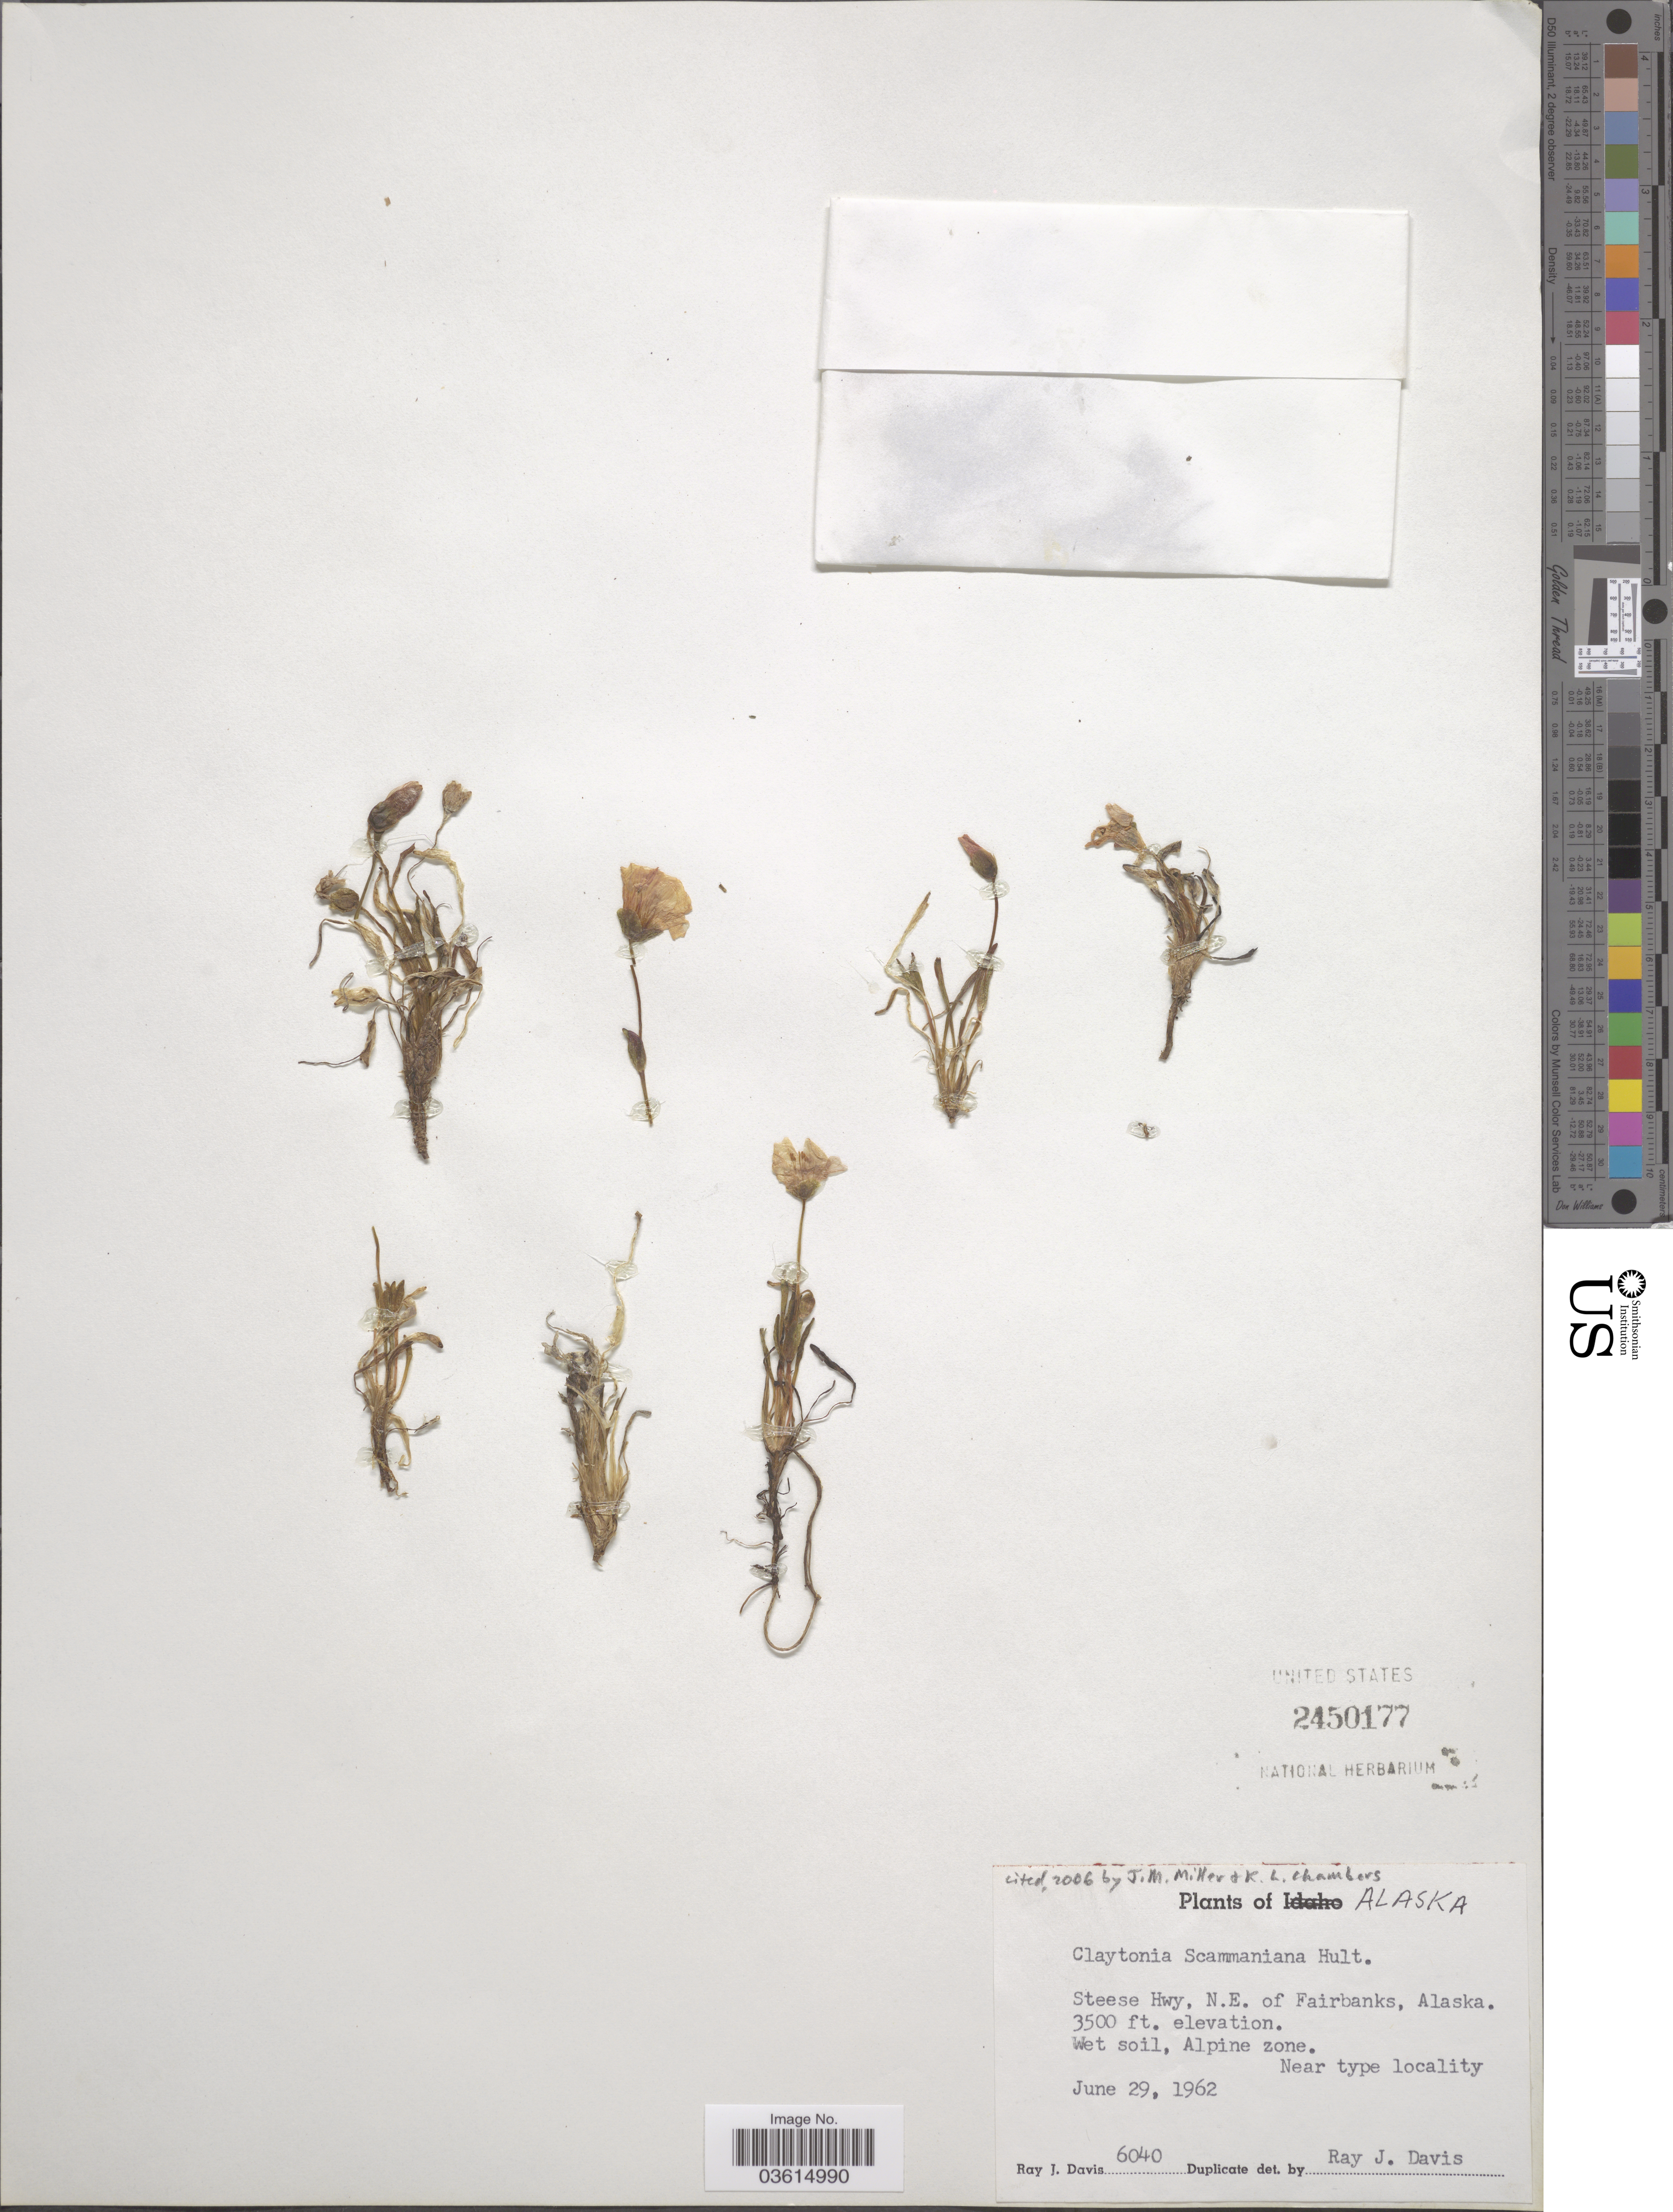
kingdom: Plantae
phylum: Tracheophyta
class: Magnoliopsida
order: Caryophyllales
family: Montiaceae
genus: Claytonia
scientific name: Claytonia scammaniana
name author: Hultén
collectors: R. Davis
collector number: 6040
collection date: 1962-06-29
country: United States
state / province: Alaska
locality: Steese Hwy., N. E. of Fairbanks.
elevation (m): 1067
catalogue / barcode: US 2450177